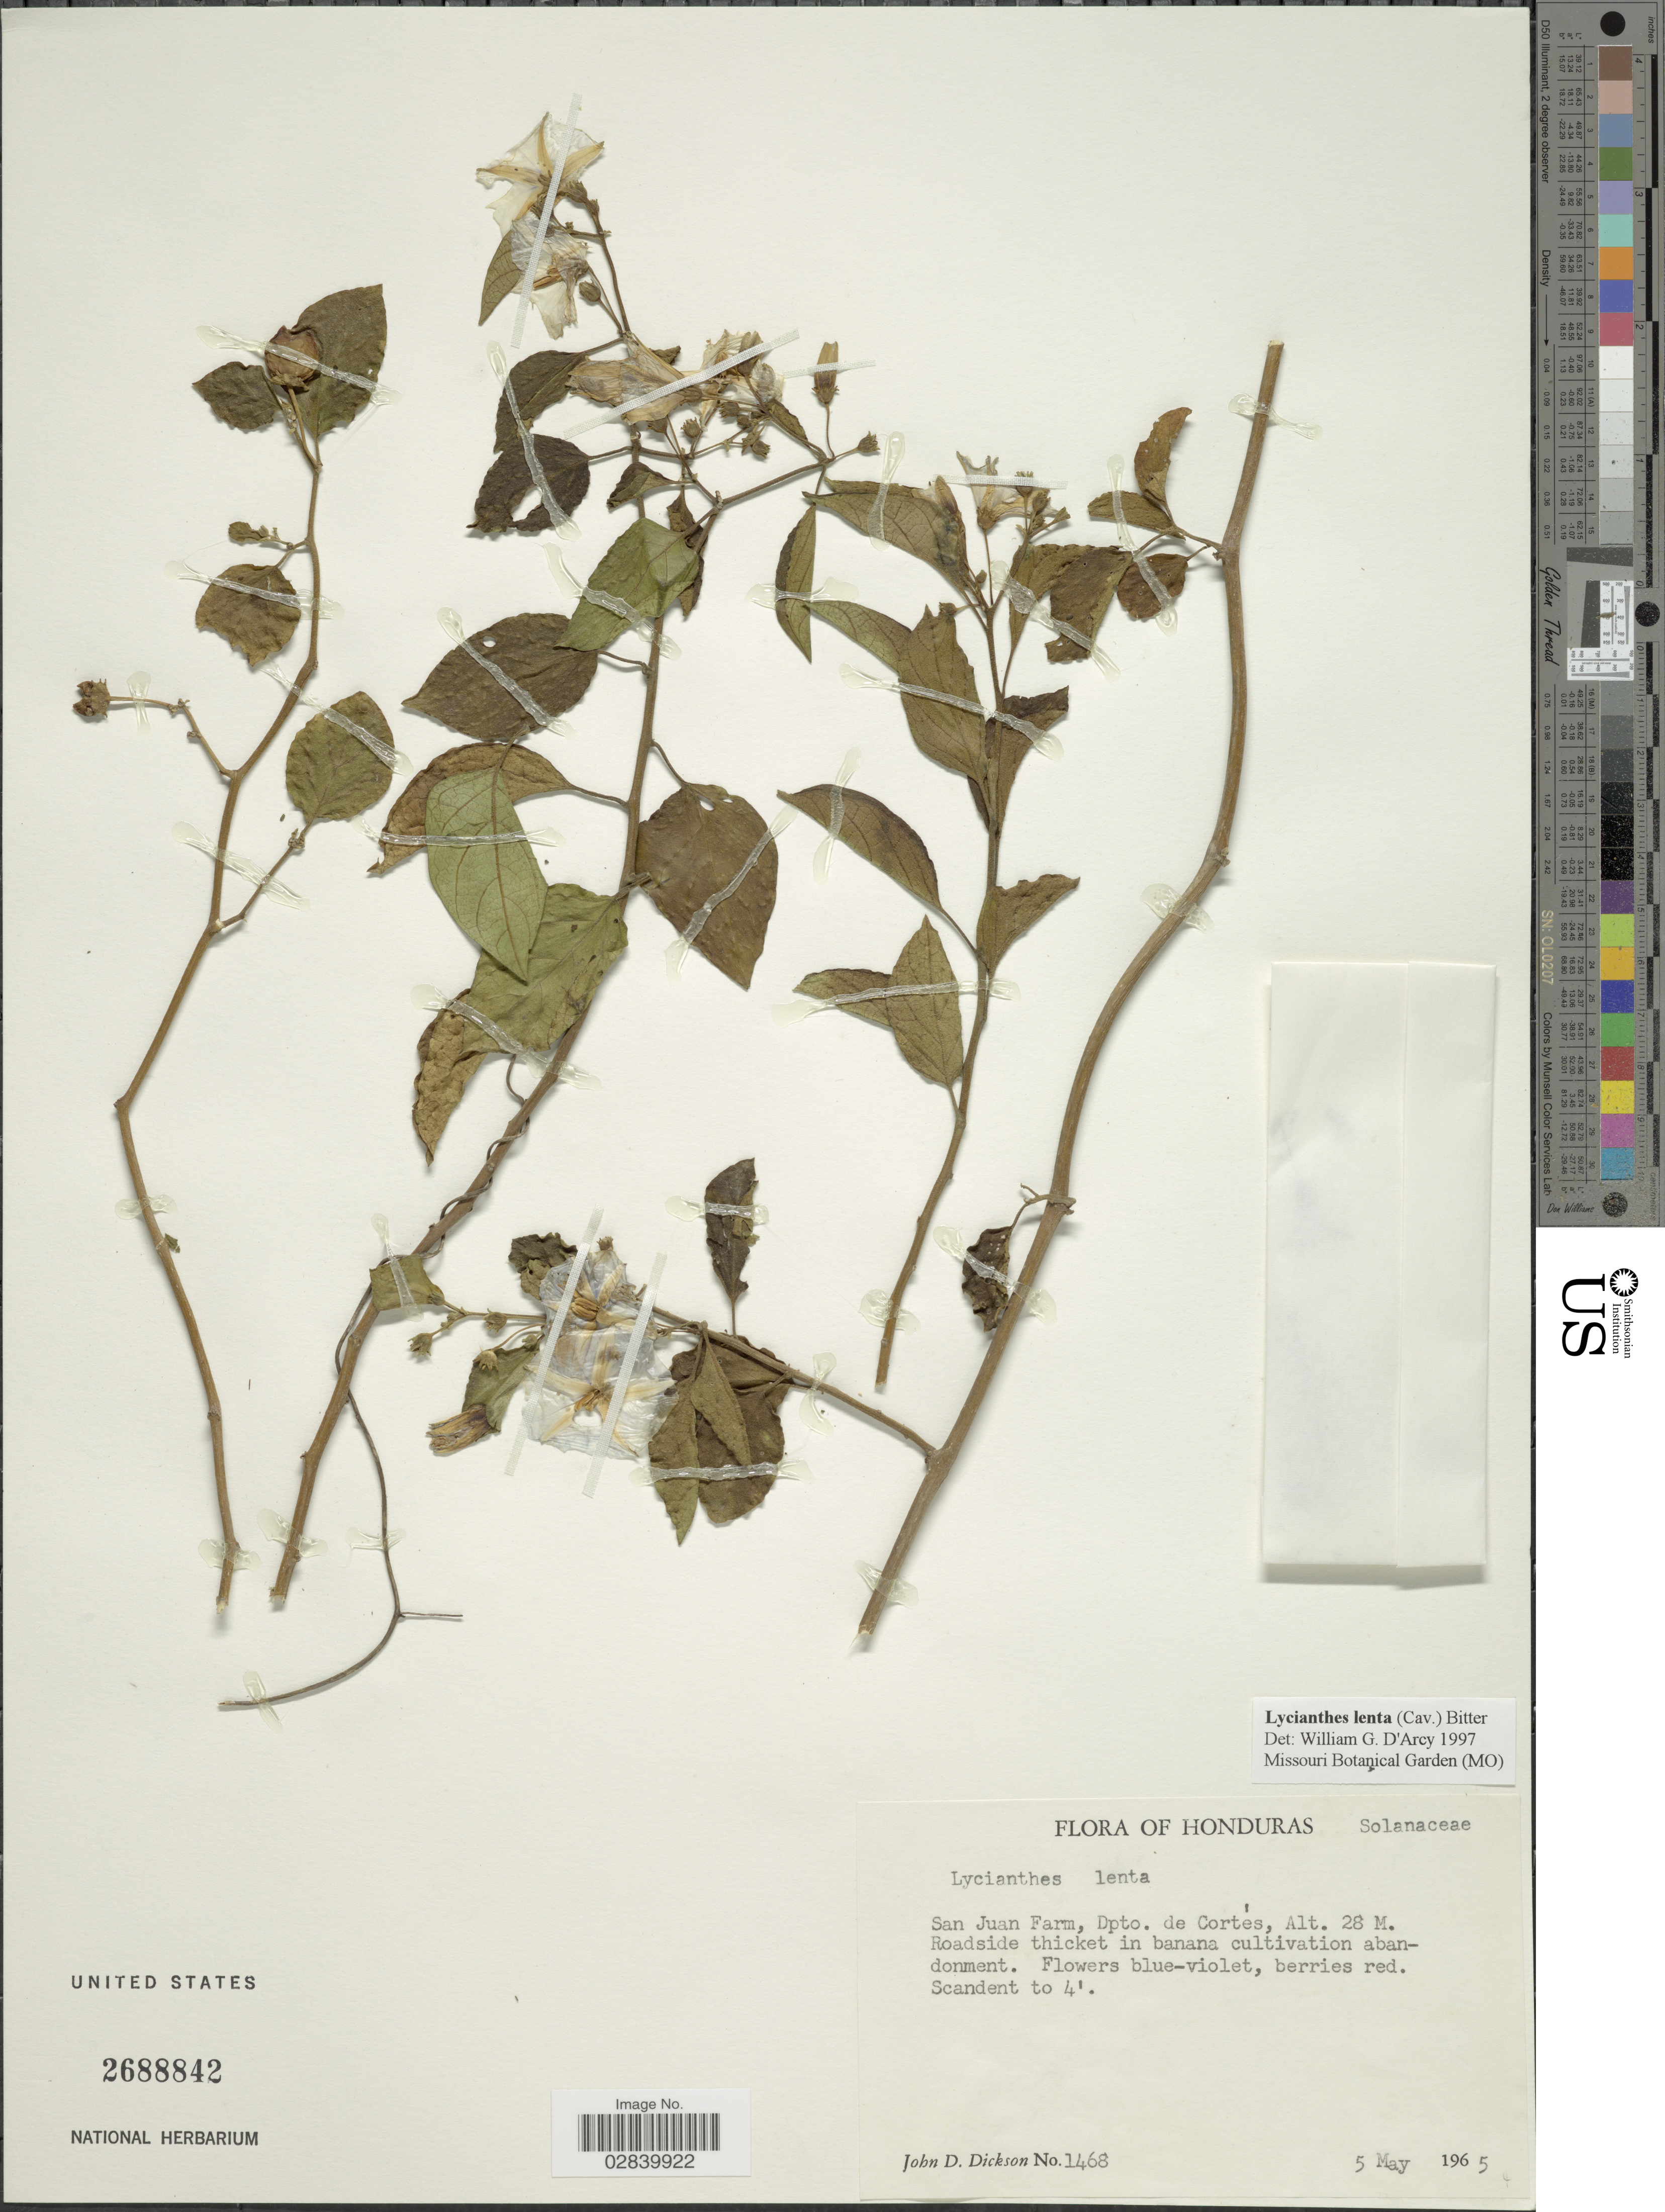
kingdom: Plantae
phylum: Tracheophyta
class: Magnoliopsida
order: Solanales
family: Solanaceae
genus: Lycianthes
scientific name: Lycianthes lenta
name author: (Cav.) Bitter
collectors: J. Dickson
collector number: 1468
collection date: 1965-05-05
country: Honduras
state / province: Cortés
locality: San Juan Farm, Dpto. de Cortés.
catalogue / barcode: US 2688842